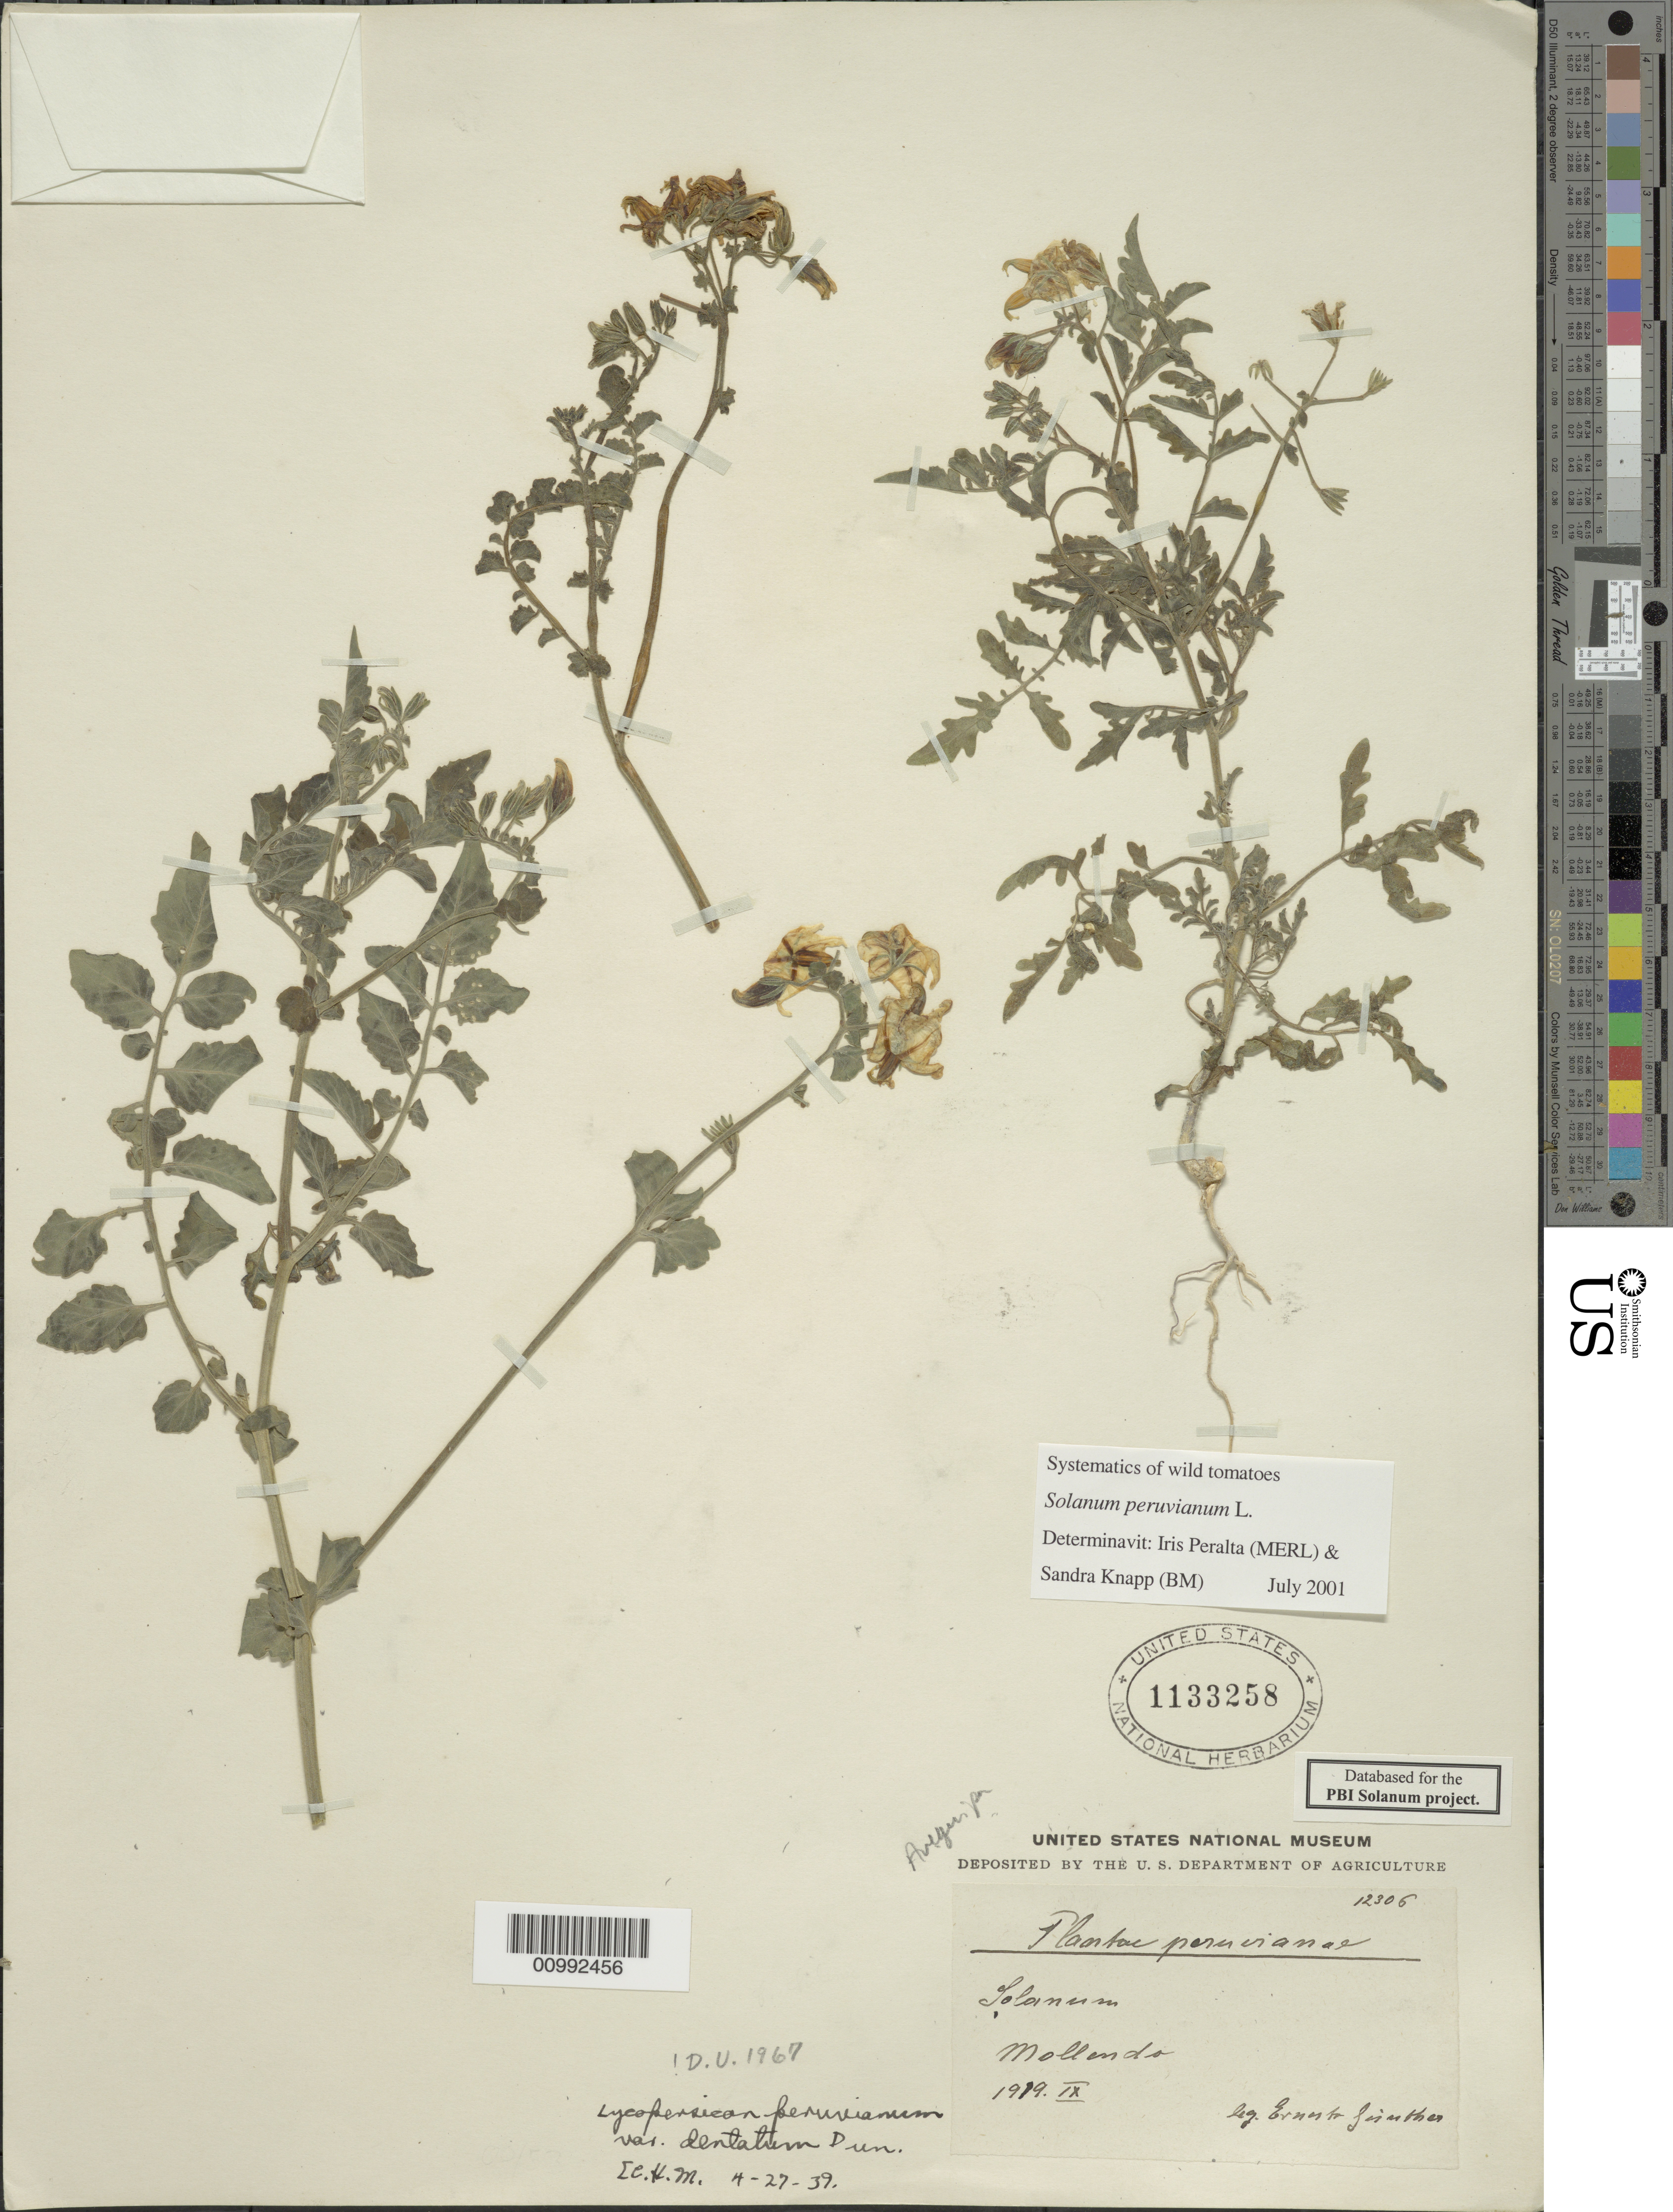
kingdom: Plantae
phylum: Tracheophyta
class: Magnoliopsida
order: Solanales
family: Solanaceae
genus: Solanum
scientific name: Solanum peruvianum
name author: L.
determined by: Peralta, Iris E.; Knapp, S. D.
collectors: E. Gunther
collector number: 12306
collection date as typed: Oct 1919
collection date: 1919-10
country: Peru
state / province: Arequipa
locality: Mollendo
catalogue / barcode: US 1133258